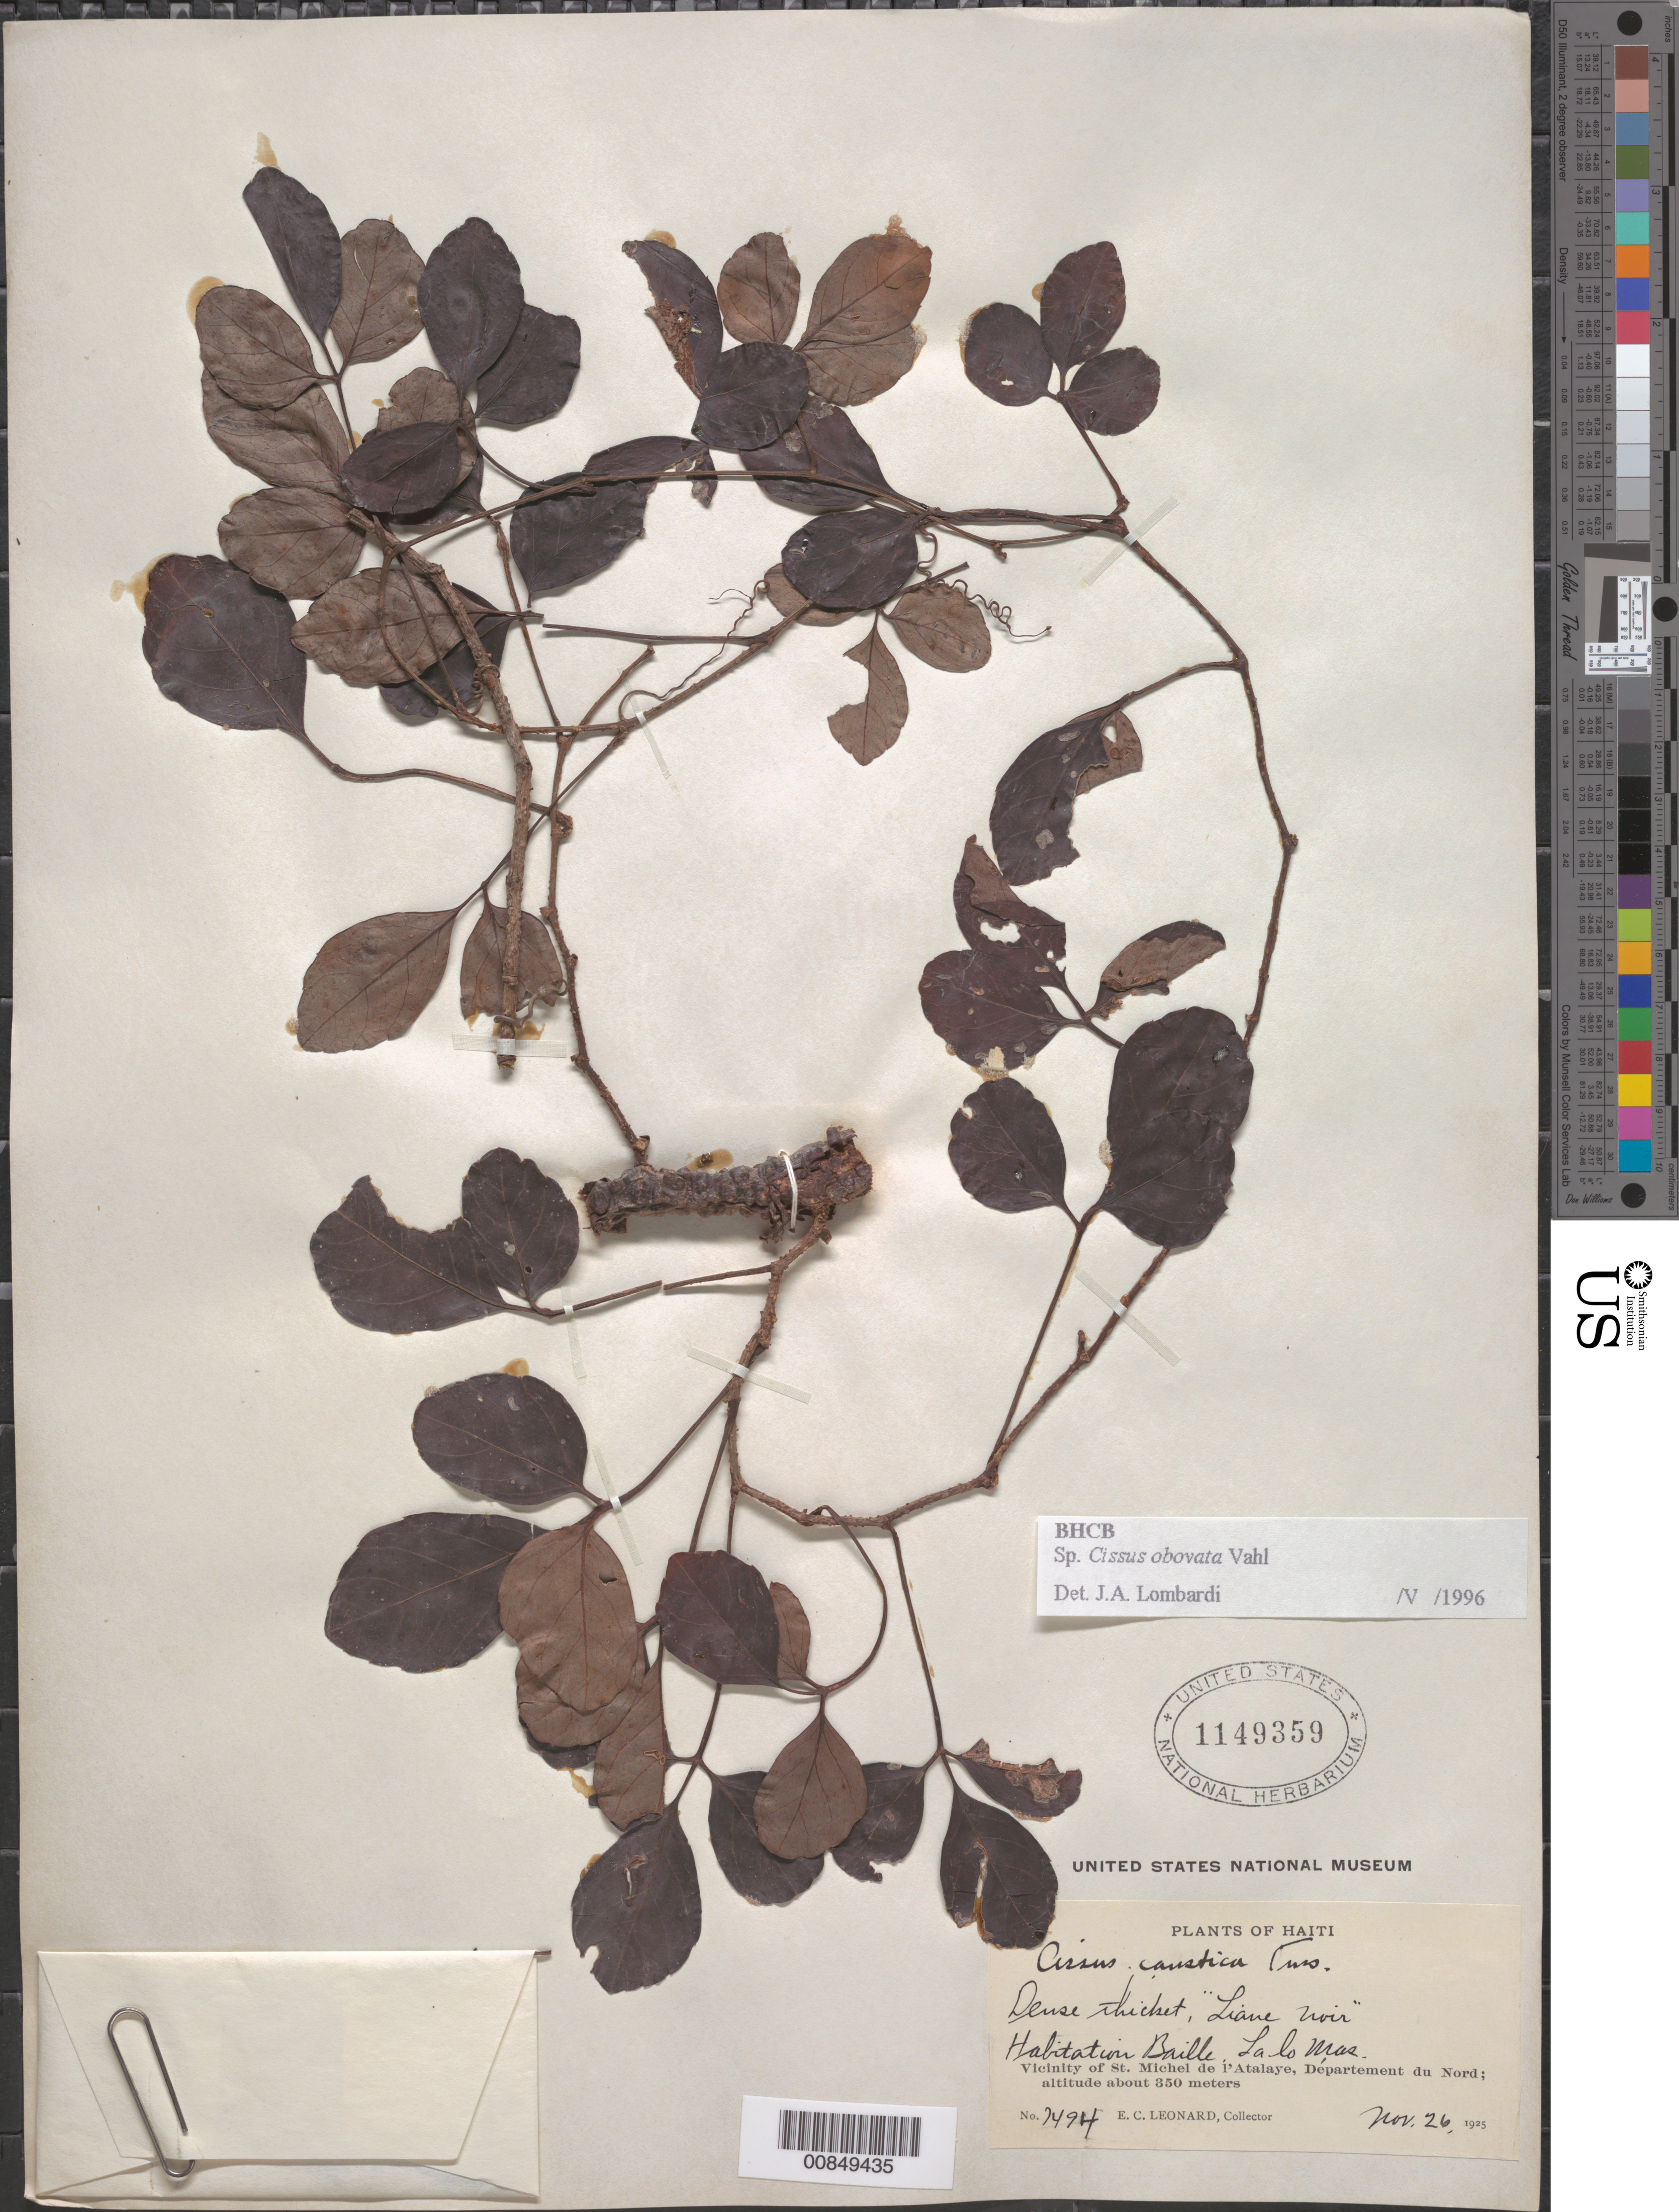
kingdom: Plantae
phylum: Tracheophyta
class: Magnoliopsida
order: Vitales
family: Vitaceae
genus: Cissus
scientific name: Cissus obovata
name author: Vahl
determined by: Lombardi, Julio A.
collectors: E. C. Leonard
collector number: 7494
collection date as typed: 26 Nov 1925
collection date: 1925-11-26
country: Haiti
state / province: Artibonite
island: Hispaniola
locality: Vicinity of St. Michel de l'Atalaye, Habitation Baille, La lo Mas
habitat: Dense thicket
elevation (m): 350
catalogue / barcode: US 1149359